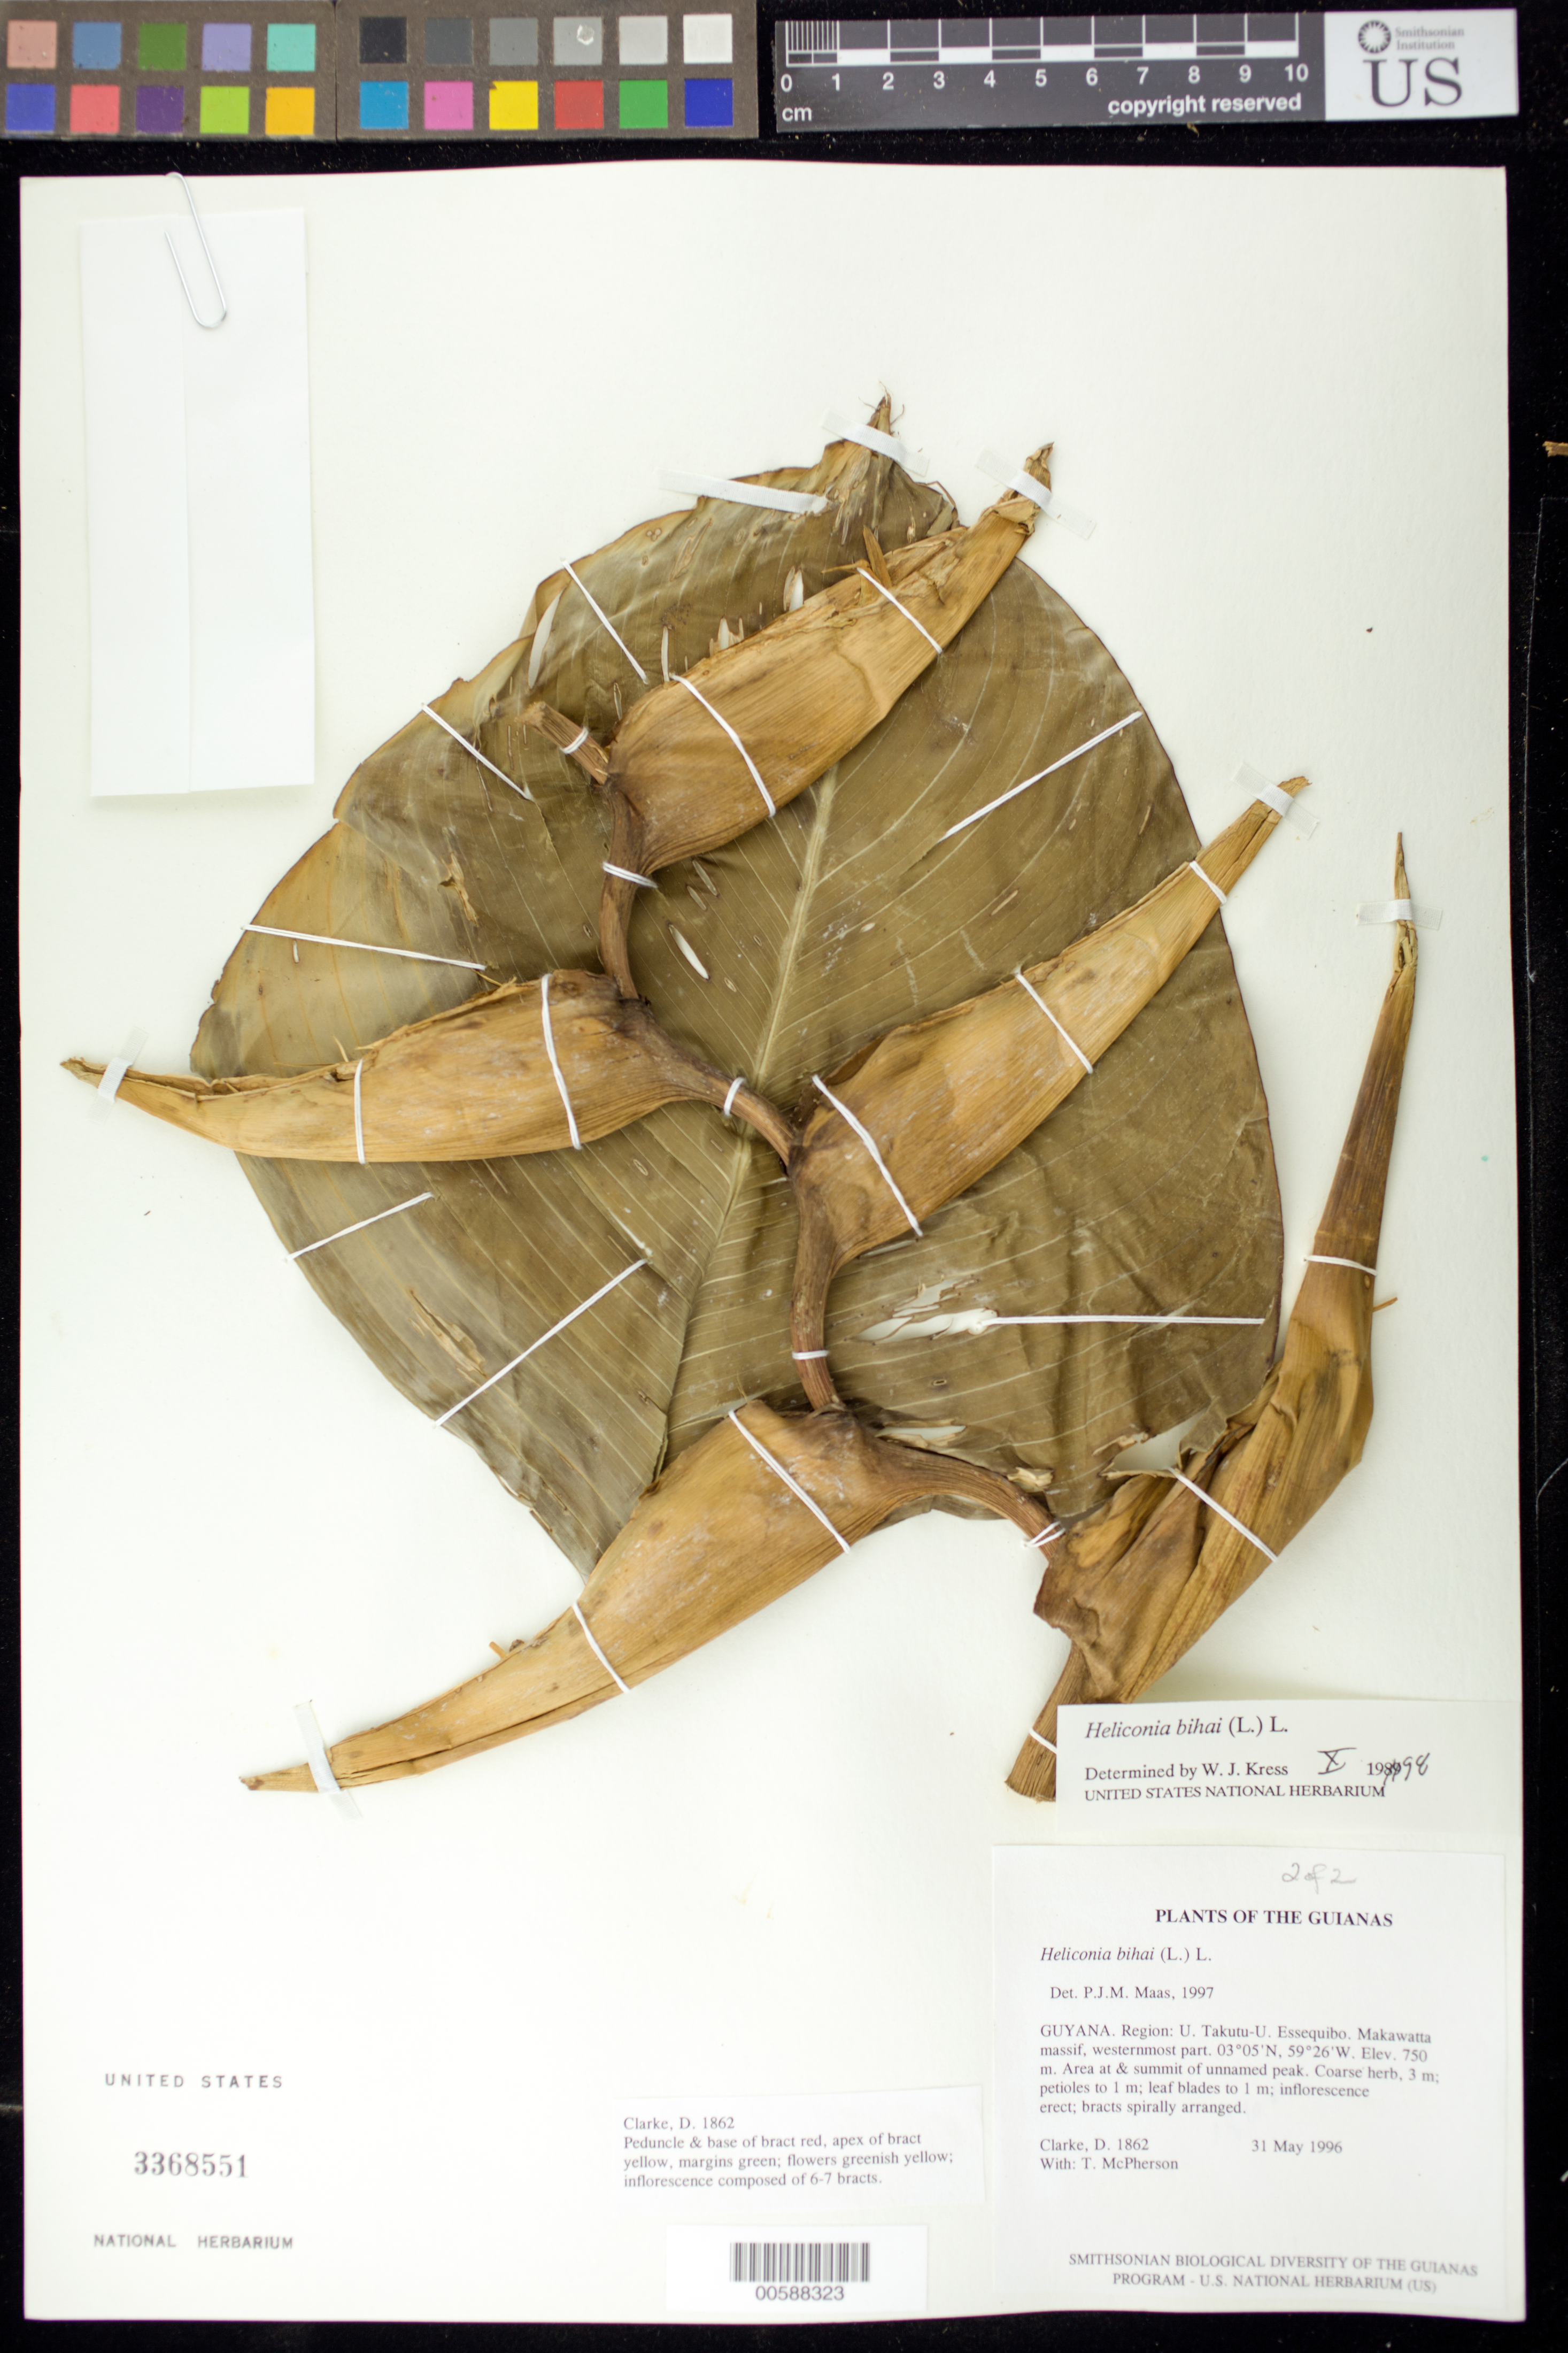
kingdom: Plantae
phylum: Tracheophyta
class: Liliopsida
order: Zingiberales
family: Heliconiaceae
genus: Heliconia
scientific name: Heliconia bihai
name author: (L.) L.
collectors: H. D. Clarke & T. McPherson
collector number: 1862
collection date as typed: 31 May 1996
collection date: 1996-05-31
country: Guyana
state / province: U. Takutu-U. Essequibo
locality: Makawatta massif, westernmost part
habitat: Area at & summit of unnamed peak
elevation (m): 250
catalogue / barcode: US 3368551